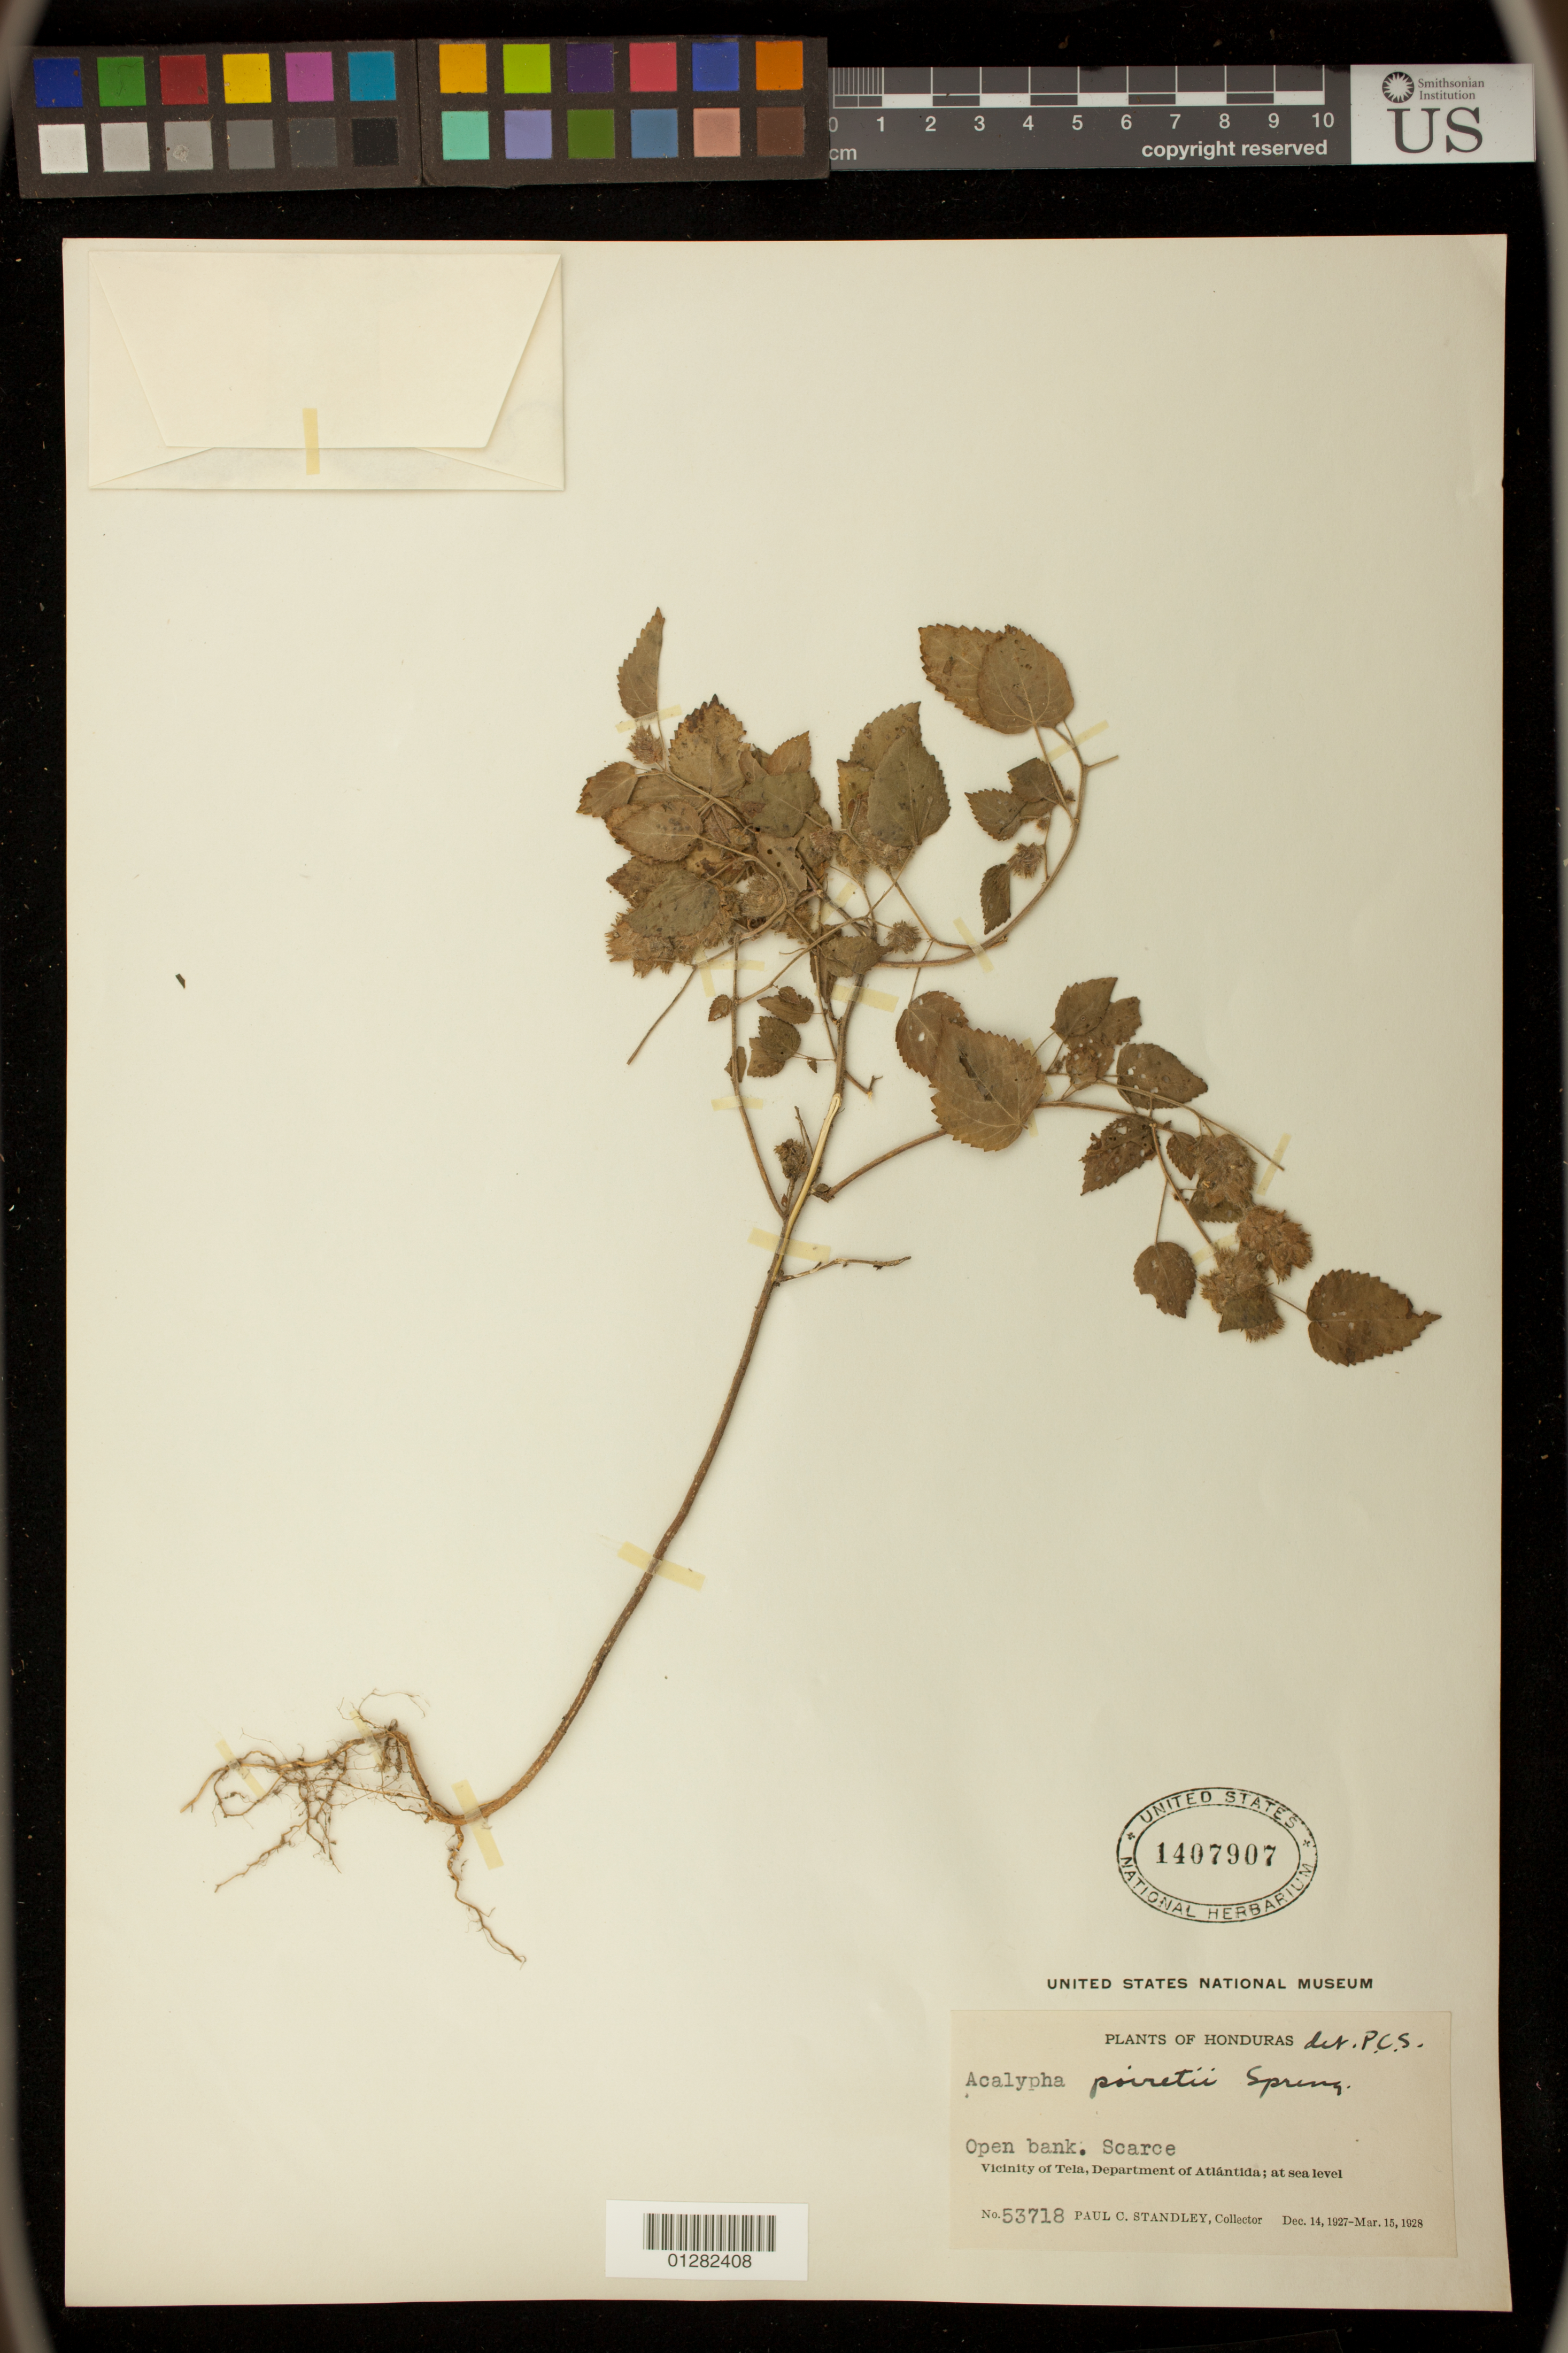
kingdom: Plantae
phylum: Tracheophyta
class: Magnoliopsida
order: Malpighiales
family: Euphorbiaceae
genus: Acalypha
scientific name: Acalypha poiretii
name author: Spreng.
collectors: I. L. Wiggins & D. B. Wiggins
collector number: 53718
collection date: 1927-12-14/1928-03-15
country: Honduras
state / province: Atlántida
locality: Vicinity of Tela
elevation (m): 0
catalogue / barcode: US 1407907